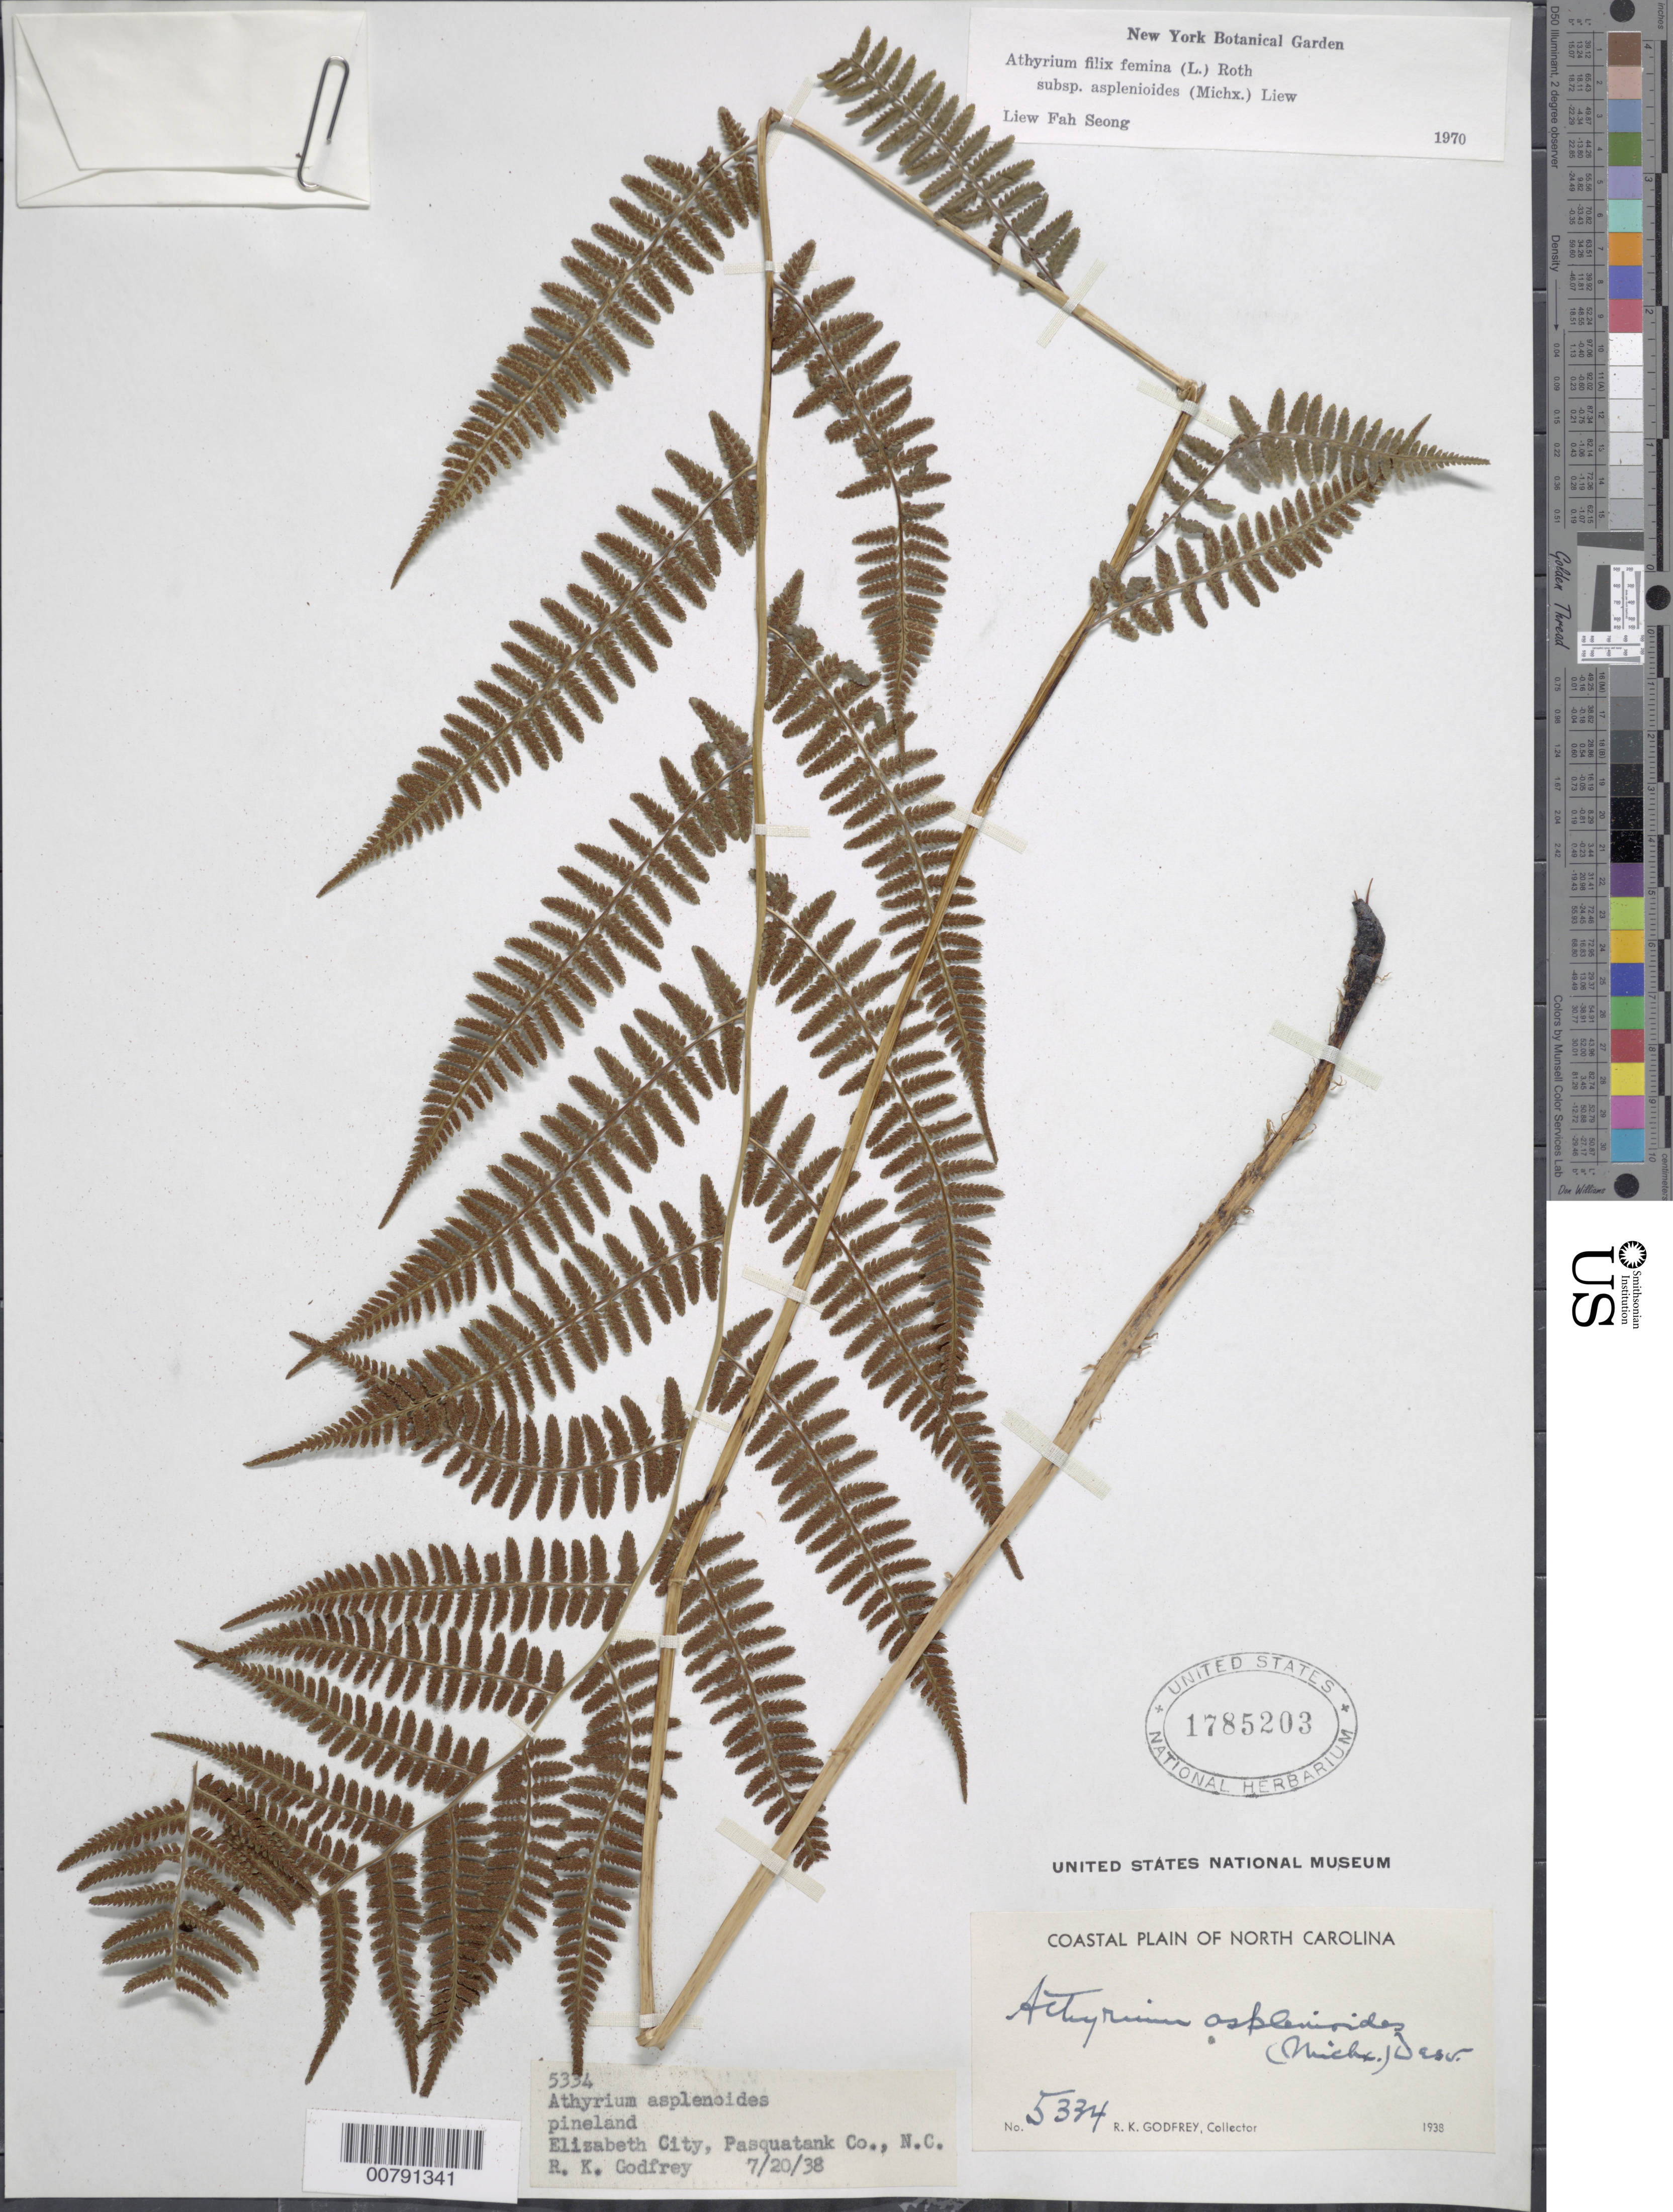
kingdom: Plantae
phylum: Tracheophyta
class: Polypodiopsida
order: Polypodiales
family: Athyriaceae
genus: Athyrium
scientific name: Athyrium filix-femina subsp. asplenioides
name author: (Michx.) Hultén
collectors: R. K. Godfrey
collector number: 5334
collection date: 1938-07-20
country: United States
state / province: North Carolina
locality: Coastal Plain, Elizabeth City, Pasquatank Co.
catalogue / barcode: US 1785203